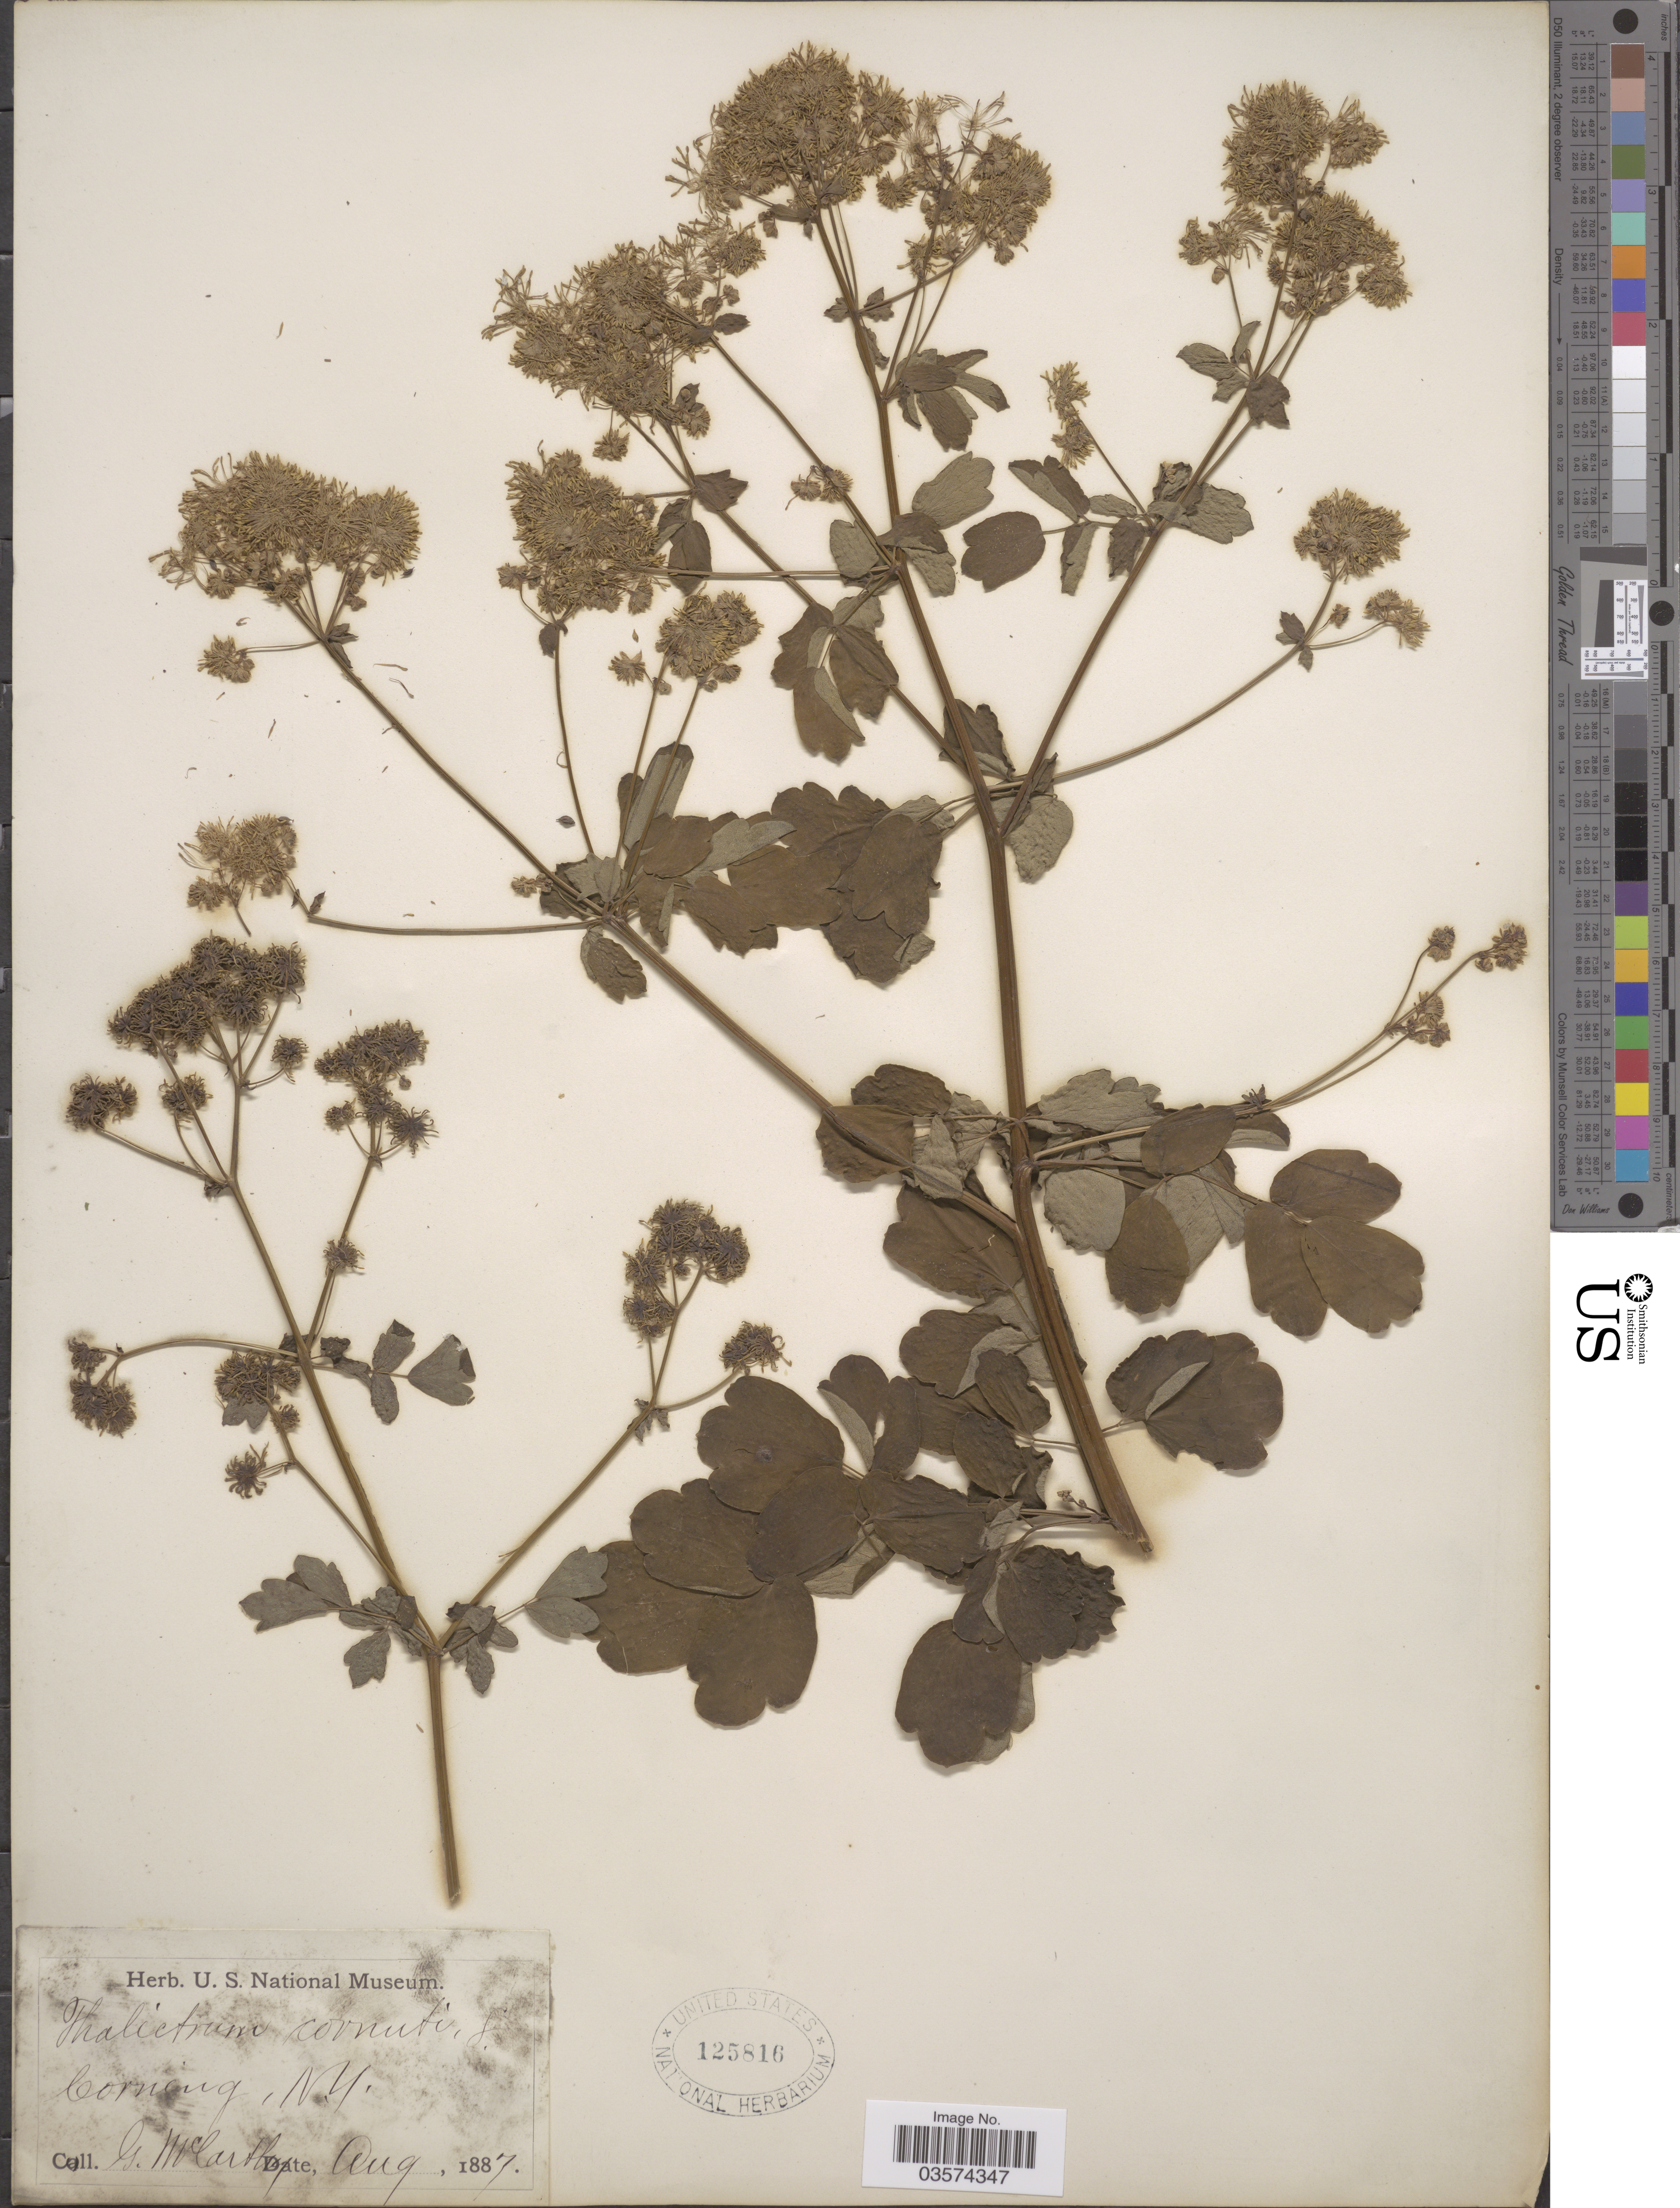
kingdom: Plantae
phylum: Tracheophyta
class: Magnoliopsida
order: Ranunculales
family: Ranunculaceae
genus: Thalictrum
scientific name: Thalictrum pubescens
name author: Pursh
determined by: Strong, Mark T., (BOT), Smithsonian Institution - National Museum of Natural History (UNITED STATES)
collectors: G. Carsky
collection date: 1887-08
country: United States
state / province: New York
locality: Corning.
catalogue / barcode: US 125816